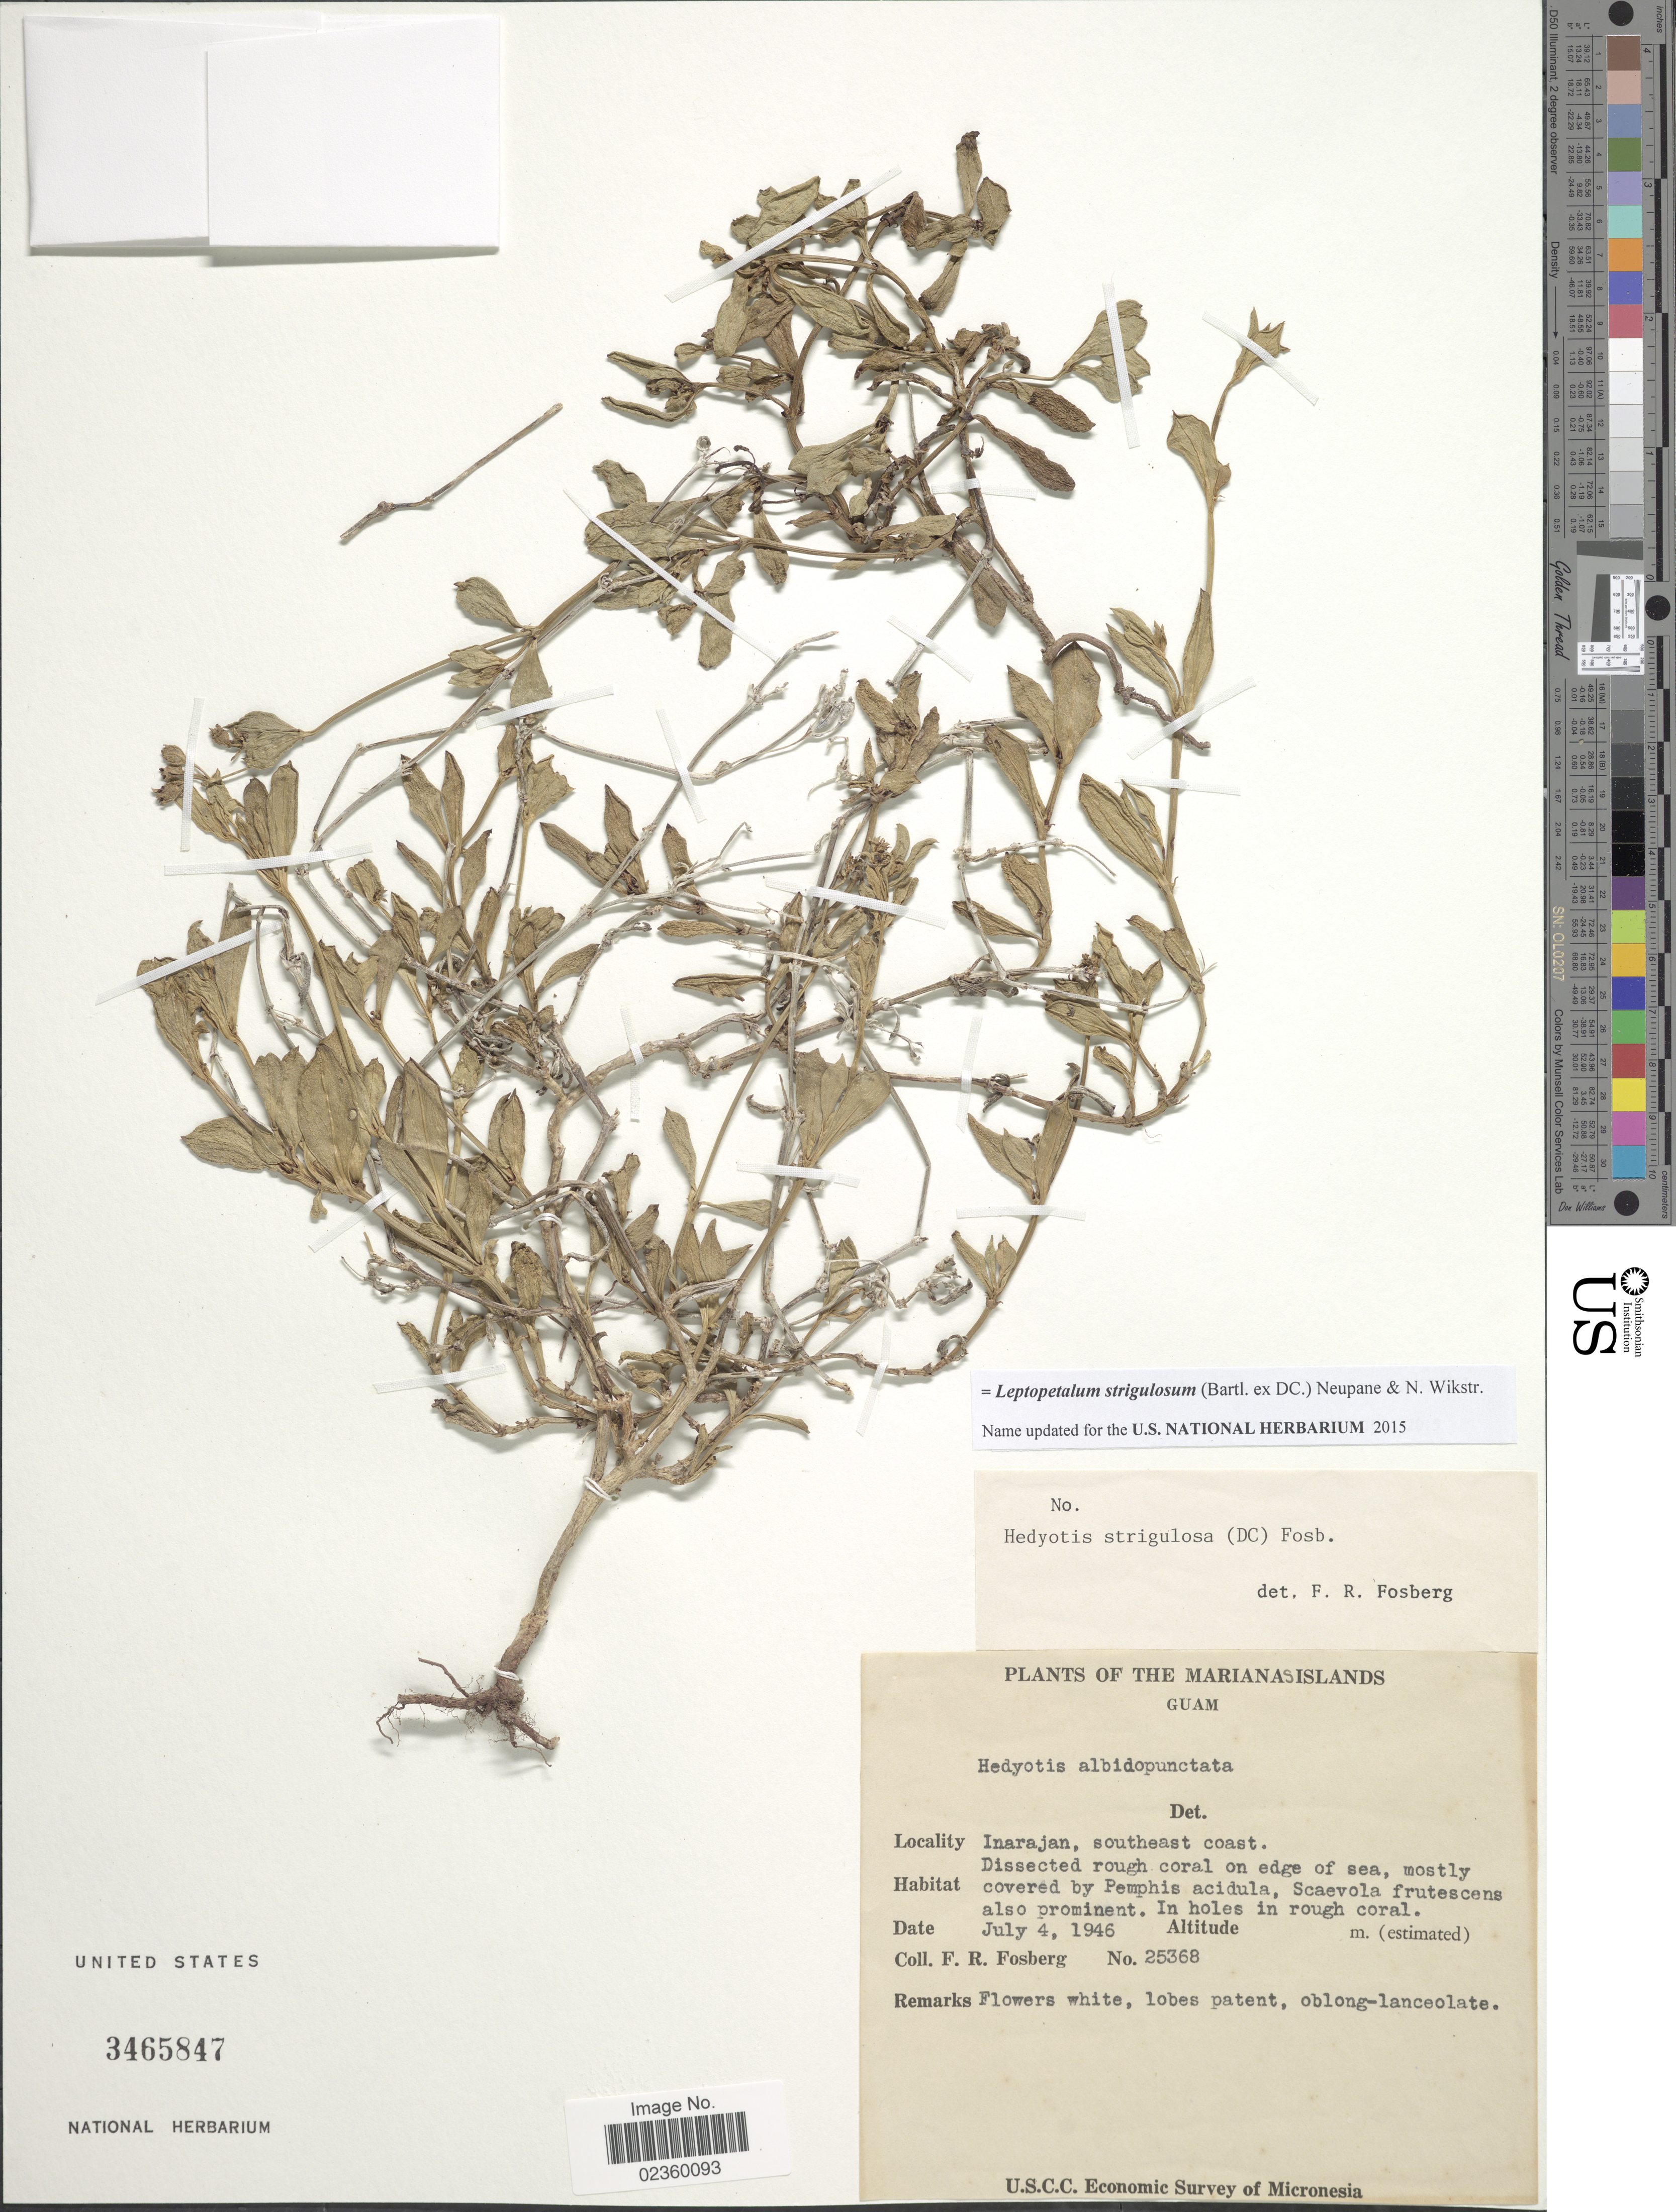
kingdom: Plantae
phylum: Tracheophyta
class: Magnoliopsida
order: Gentianales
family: Rubiaceae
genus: Leptopetalum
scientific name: Leptopetalum strigulosum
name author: (Bartl. ex DC.) Neupane & N. Wikstr.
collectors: F. R. Fosberg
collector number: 25368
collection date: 1946-07-04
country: Guam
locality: The Mariana Islands,Inarajan, southeast coast.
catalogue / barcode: US 3465847